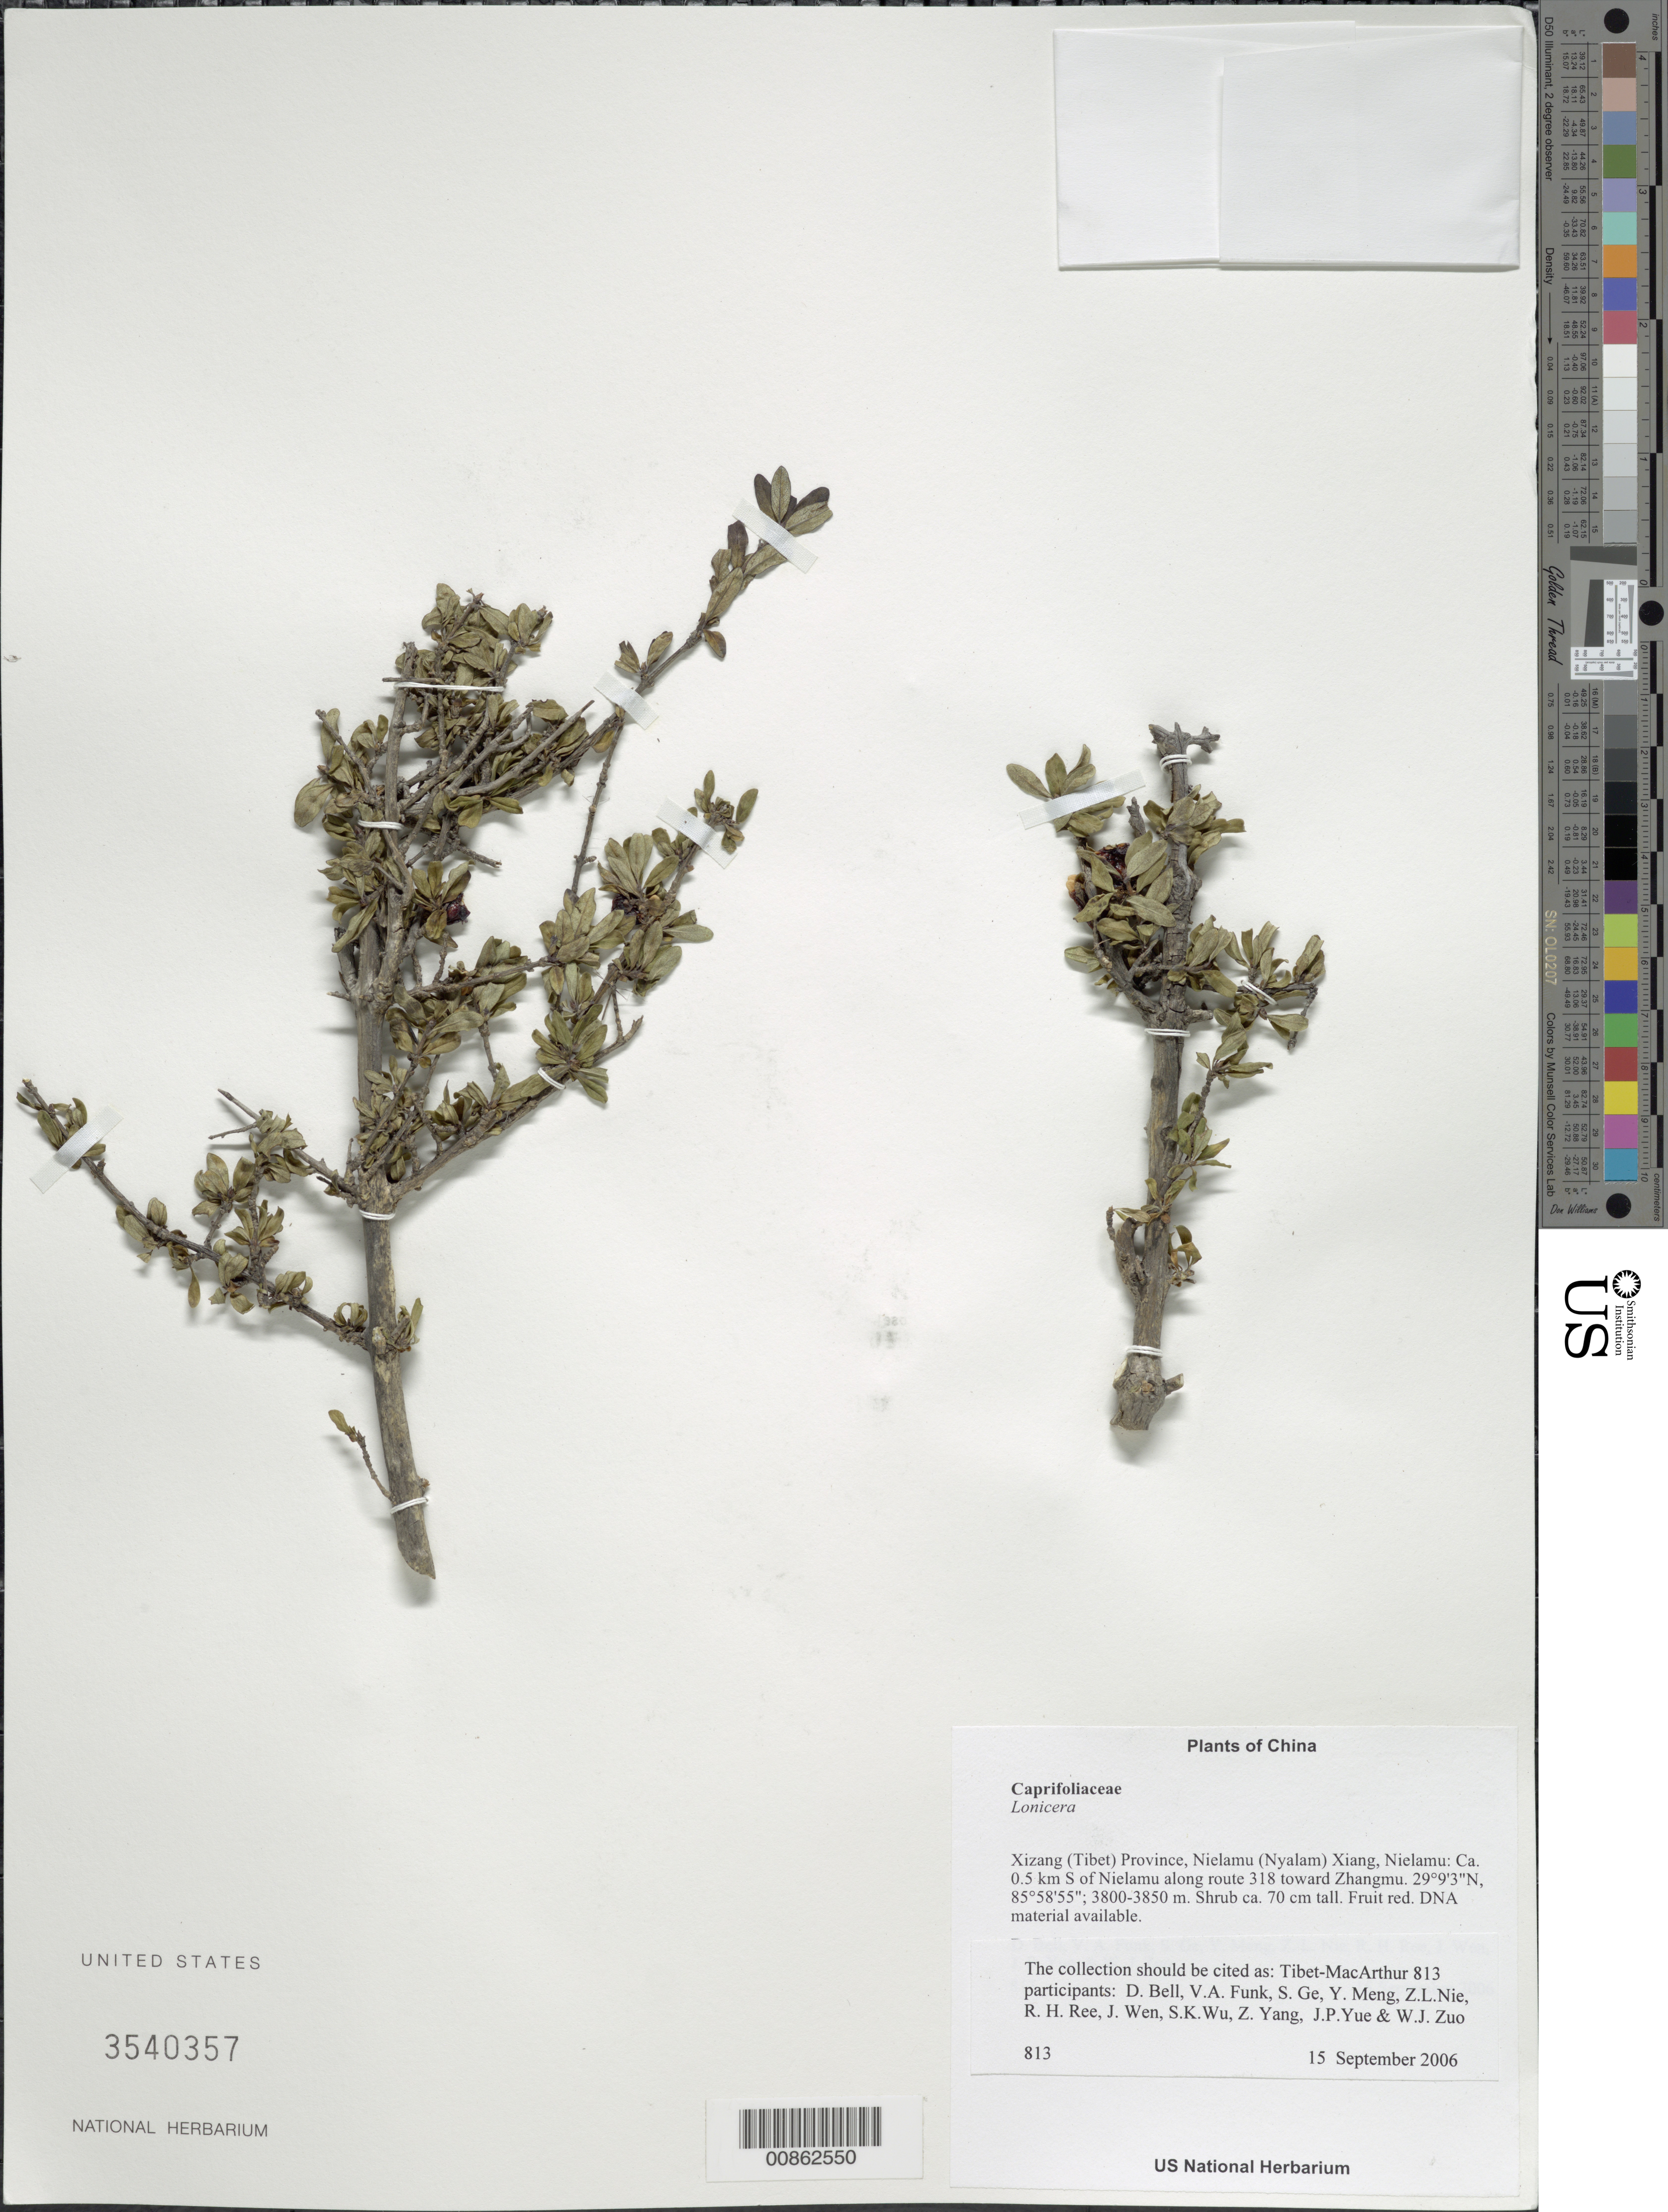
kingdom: Plantae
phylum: Tracheophyta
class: Magnoliopsida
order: Dipsacales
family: Caprifoliaceae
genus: Lonicera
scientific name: Lonicera sp.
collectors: Tibet-MacArthur, D. A. Bell, V. Funk, S. Ge, Y. Meng, Z. Nie, R. Ree, J. Wen, J. Yue & W. Zuo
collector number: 813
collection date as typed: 15 Sep 2006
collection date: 2006-09-15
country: China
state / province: Xizang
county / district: Gyirong Xian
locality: Nielamu. Ca. 0.5 km S of Nielamu along route 318 toward Zhangmu.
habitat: Dry sparsely vegetated slope with occasional small shrubs, primarily Berberis and Rosa.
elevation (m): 3800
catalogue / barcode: US 3540357